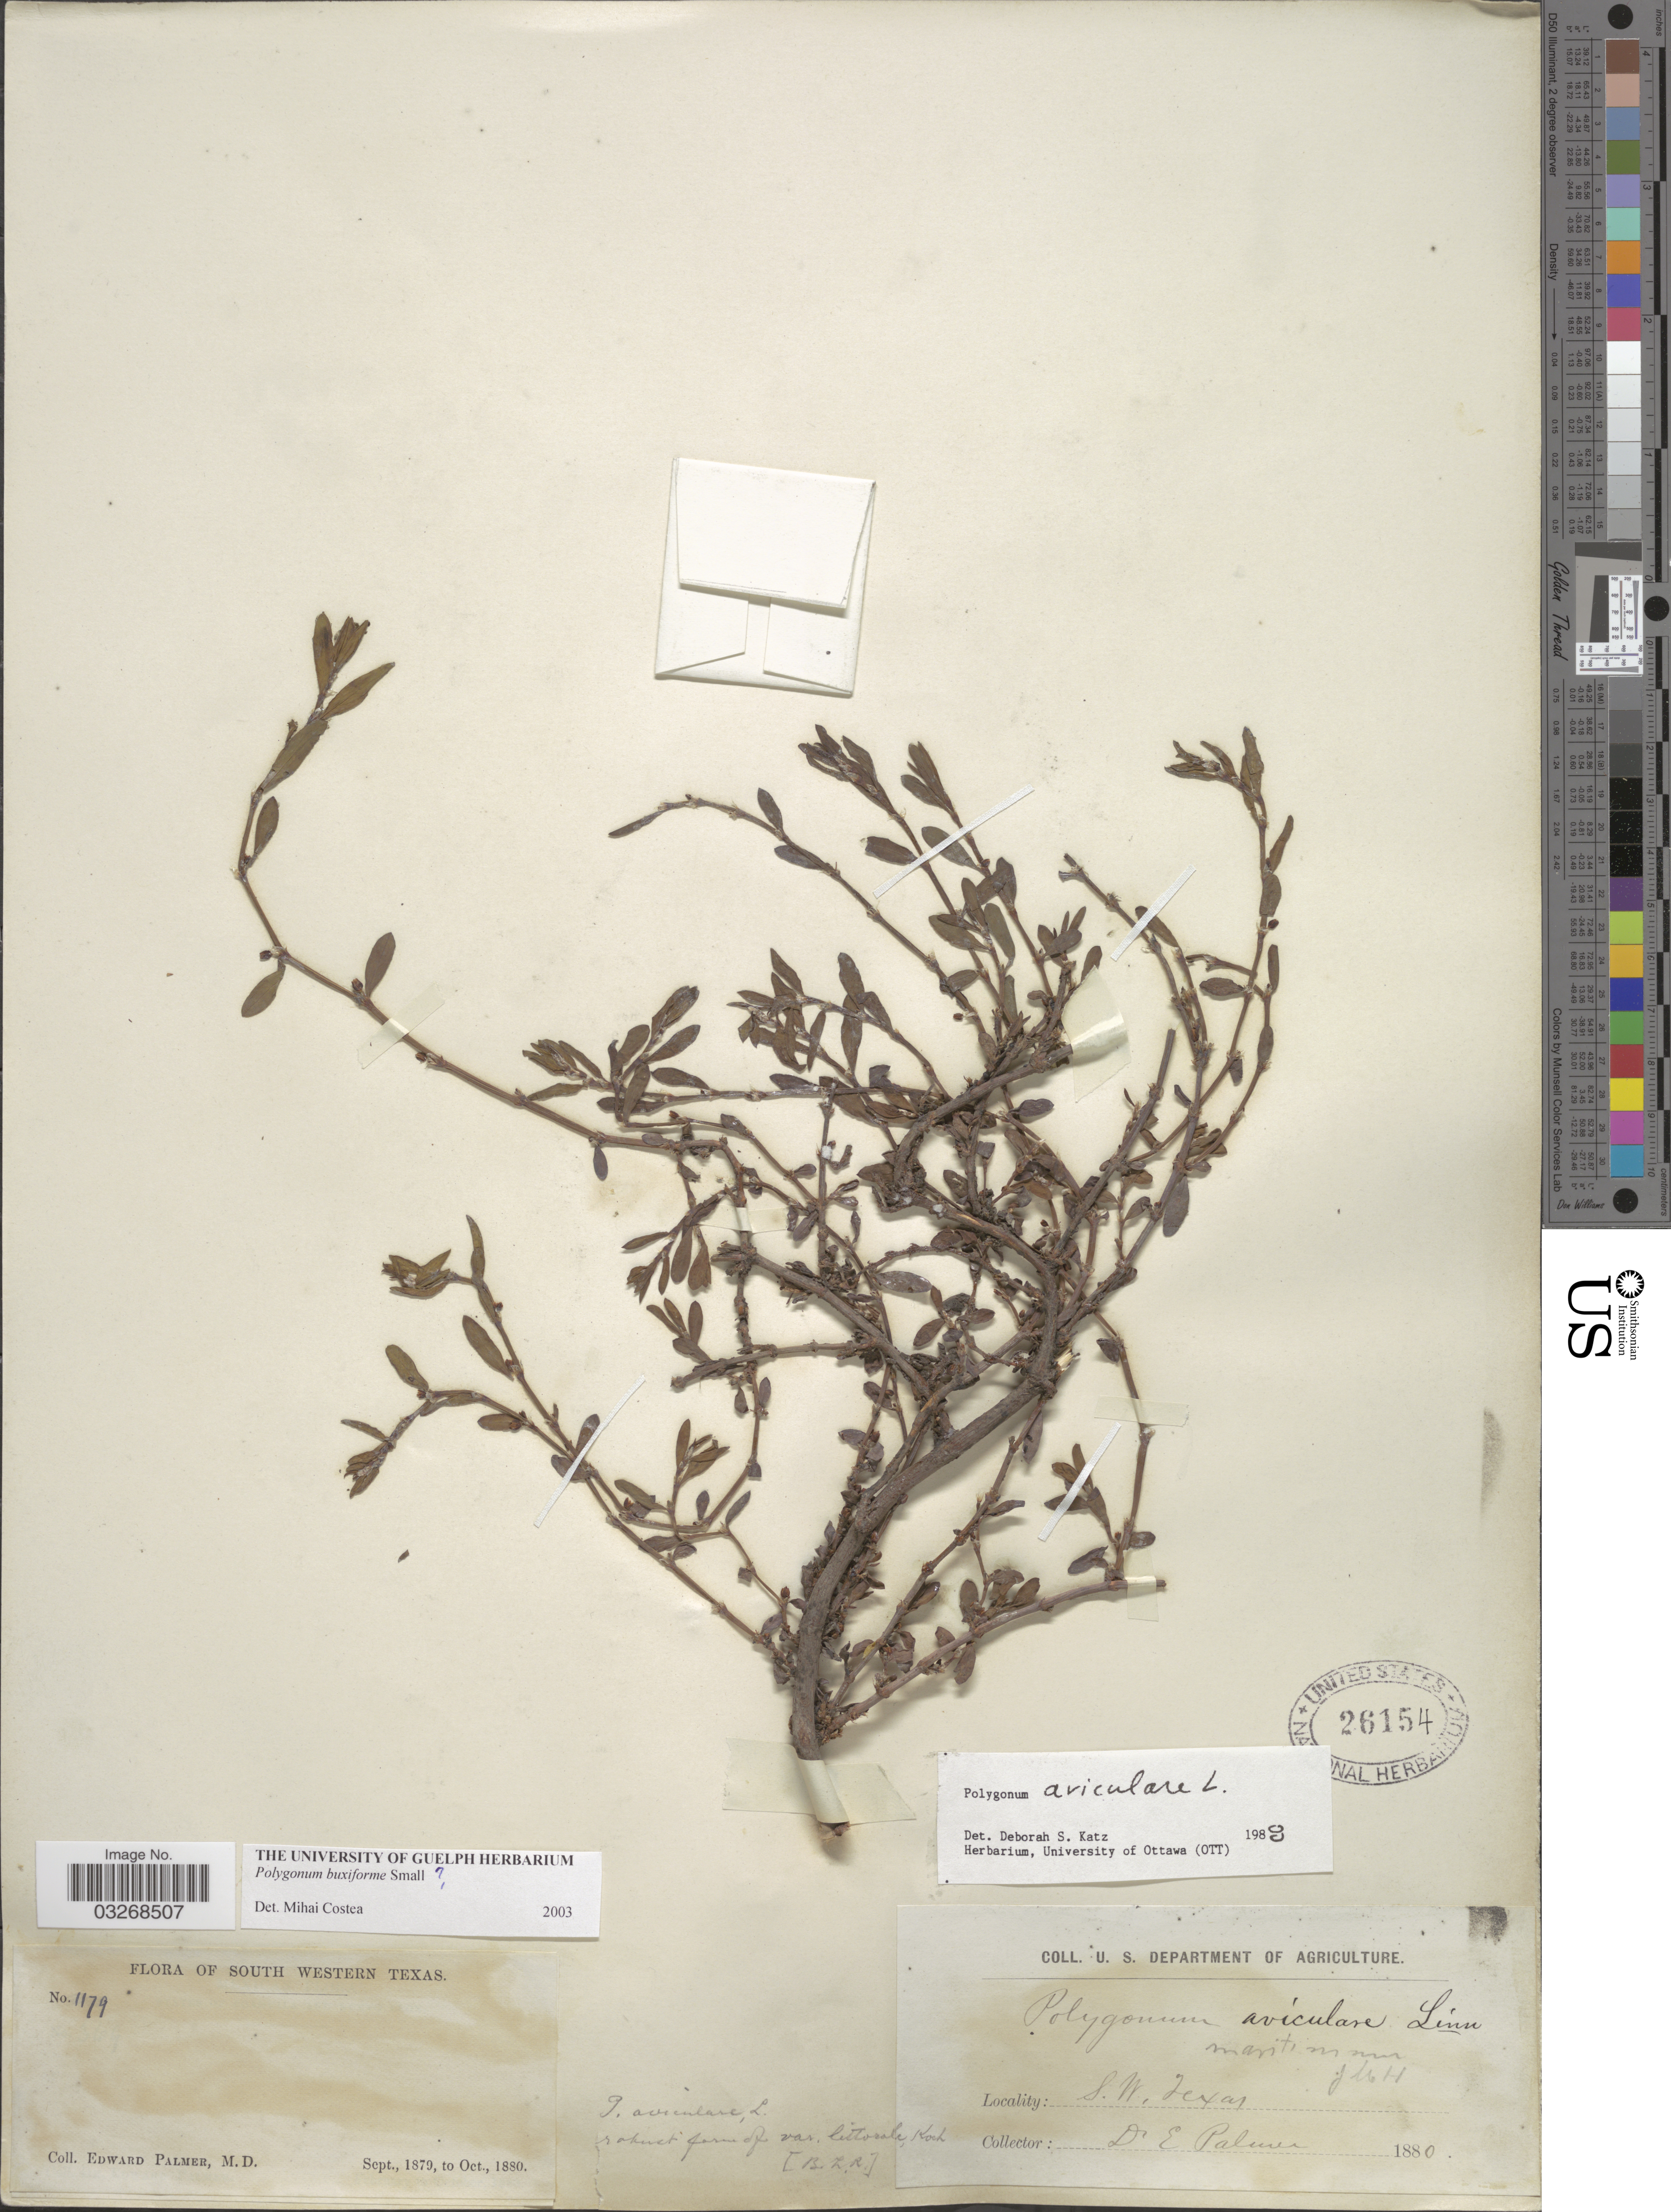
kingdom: Plantae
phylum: Tracheophyta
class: Magnoliopsida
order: Caryophyllales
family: Polygonaceae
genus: Polygonum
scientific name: Polygonum buxiforme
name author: Small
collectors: E. Palmer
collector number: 1179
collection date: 1879-09/1880-10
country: United States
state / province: Texas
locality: S.W. Texas.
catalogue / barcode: US 26154